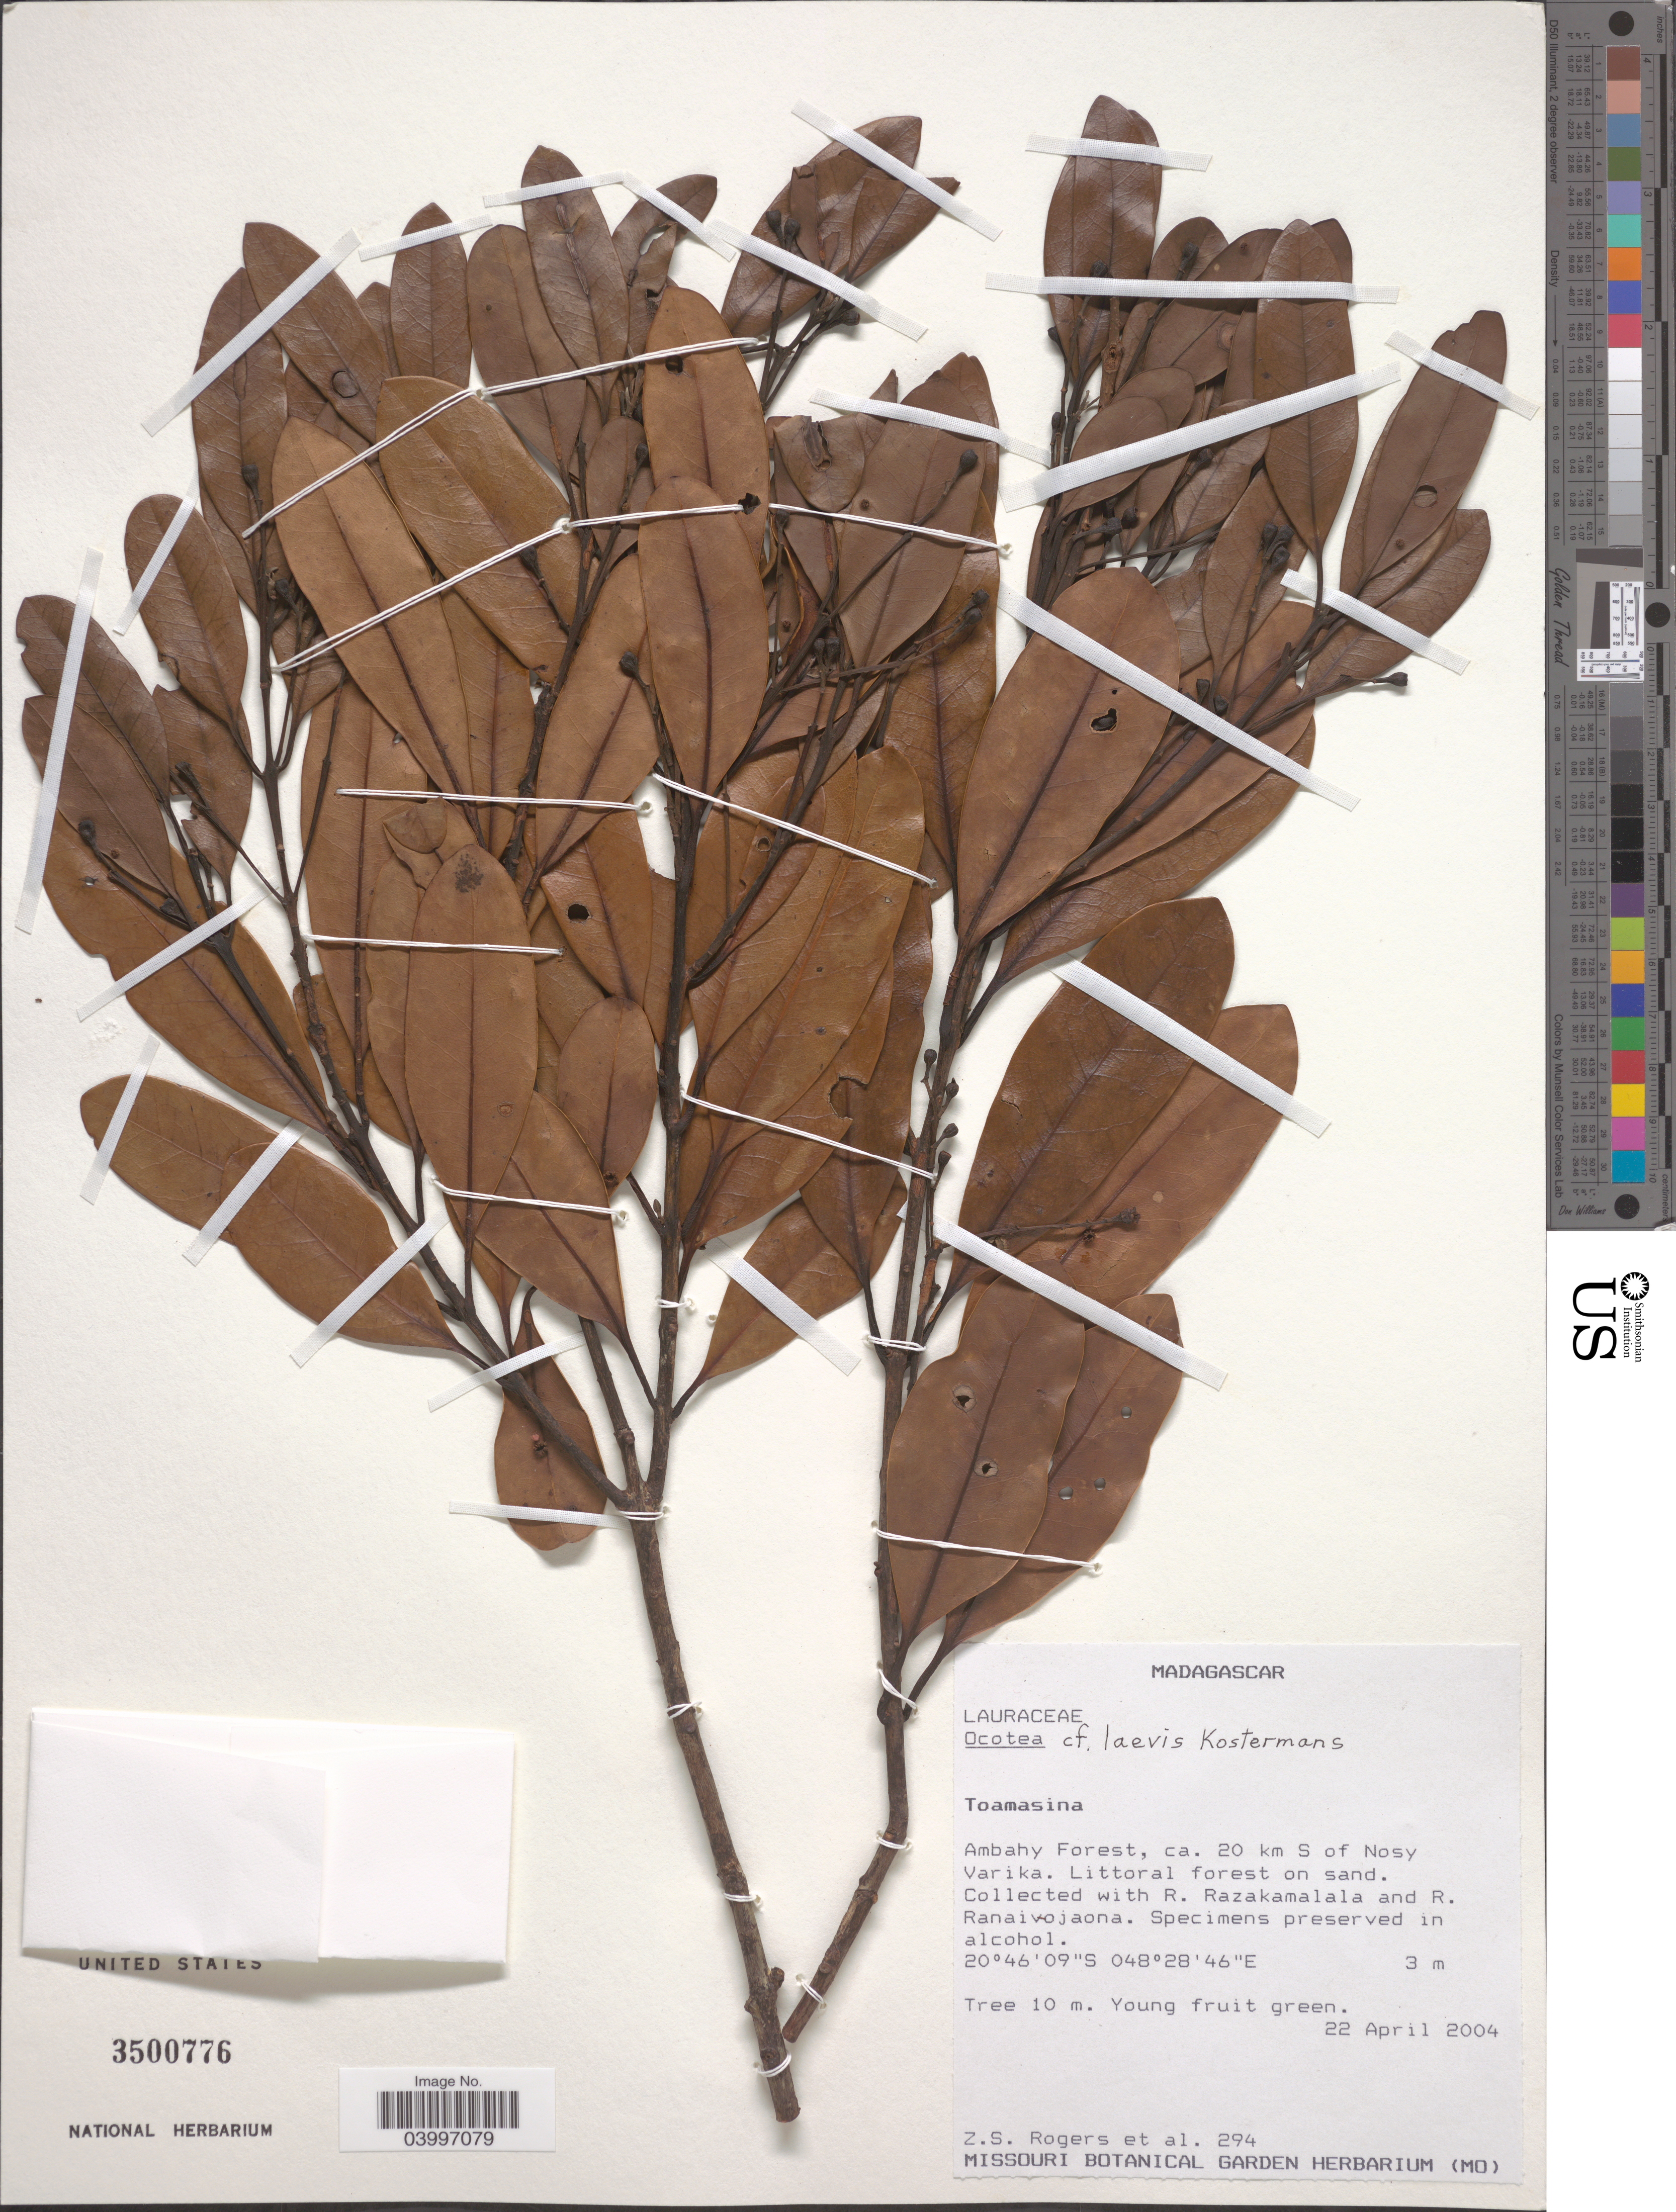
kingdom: Plantae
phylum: Tracheophyta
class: Magnoliopsida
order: Laurales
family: Lauraceae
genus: Ocotea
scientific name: Ocotea laevis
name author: Kosterm.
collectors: Z. S. Rogers, R. Razakamalala & R. Ranaivojaona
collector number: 294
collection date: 2004-04-22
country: Madagascar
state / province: Vatovavy Fitovinany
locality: Ambahy Forest, ca. 20 km S of Nosy Varika.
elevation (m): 3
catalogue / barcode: US 3500776